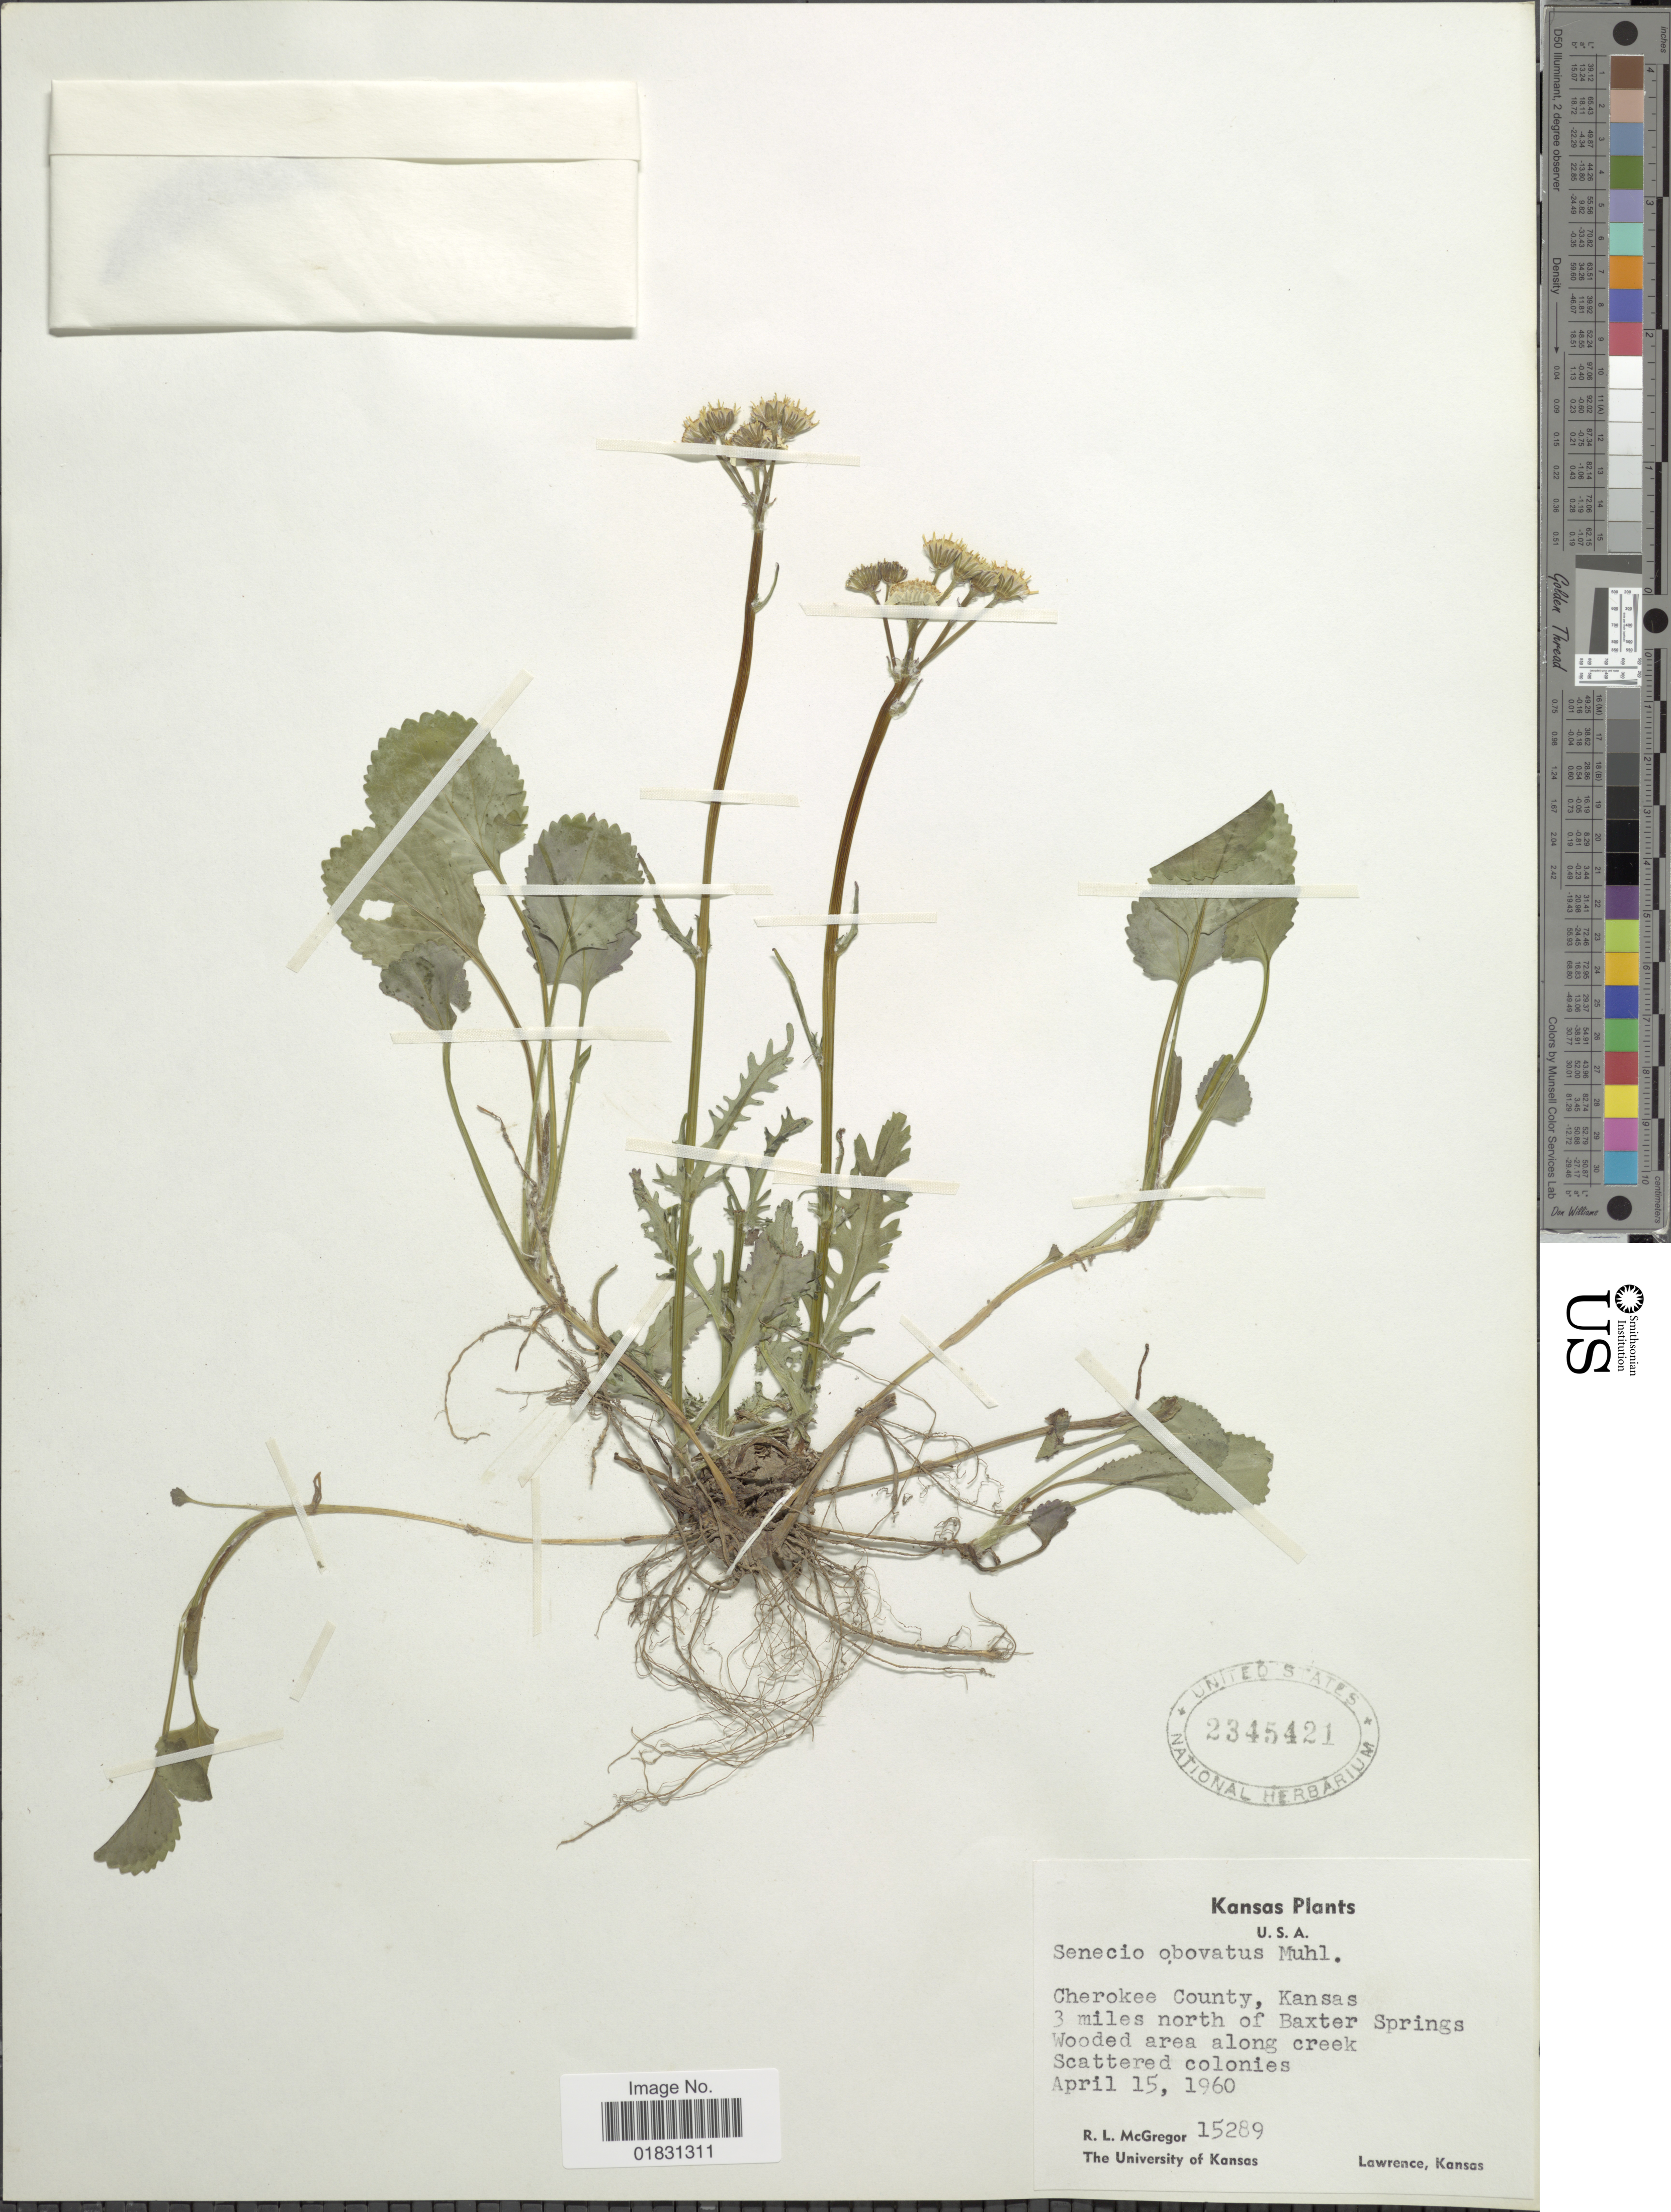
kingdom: Plantae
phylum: Tracheophyta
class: Magnoliopsida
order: Asterales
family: Asteraceae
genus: Packera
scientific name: Packera obovata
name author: (Muhl. ex Willd.) W.A. Weber & Á. Löve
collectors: R. McGregor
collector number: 15289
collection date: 1960-04-15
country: United States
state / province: Kansas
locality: Cherokee County, Kansas, 3 miles north of Baxter Springs Wooded area along creek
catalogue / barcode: US 2345421